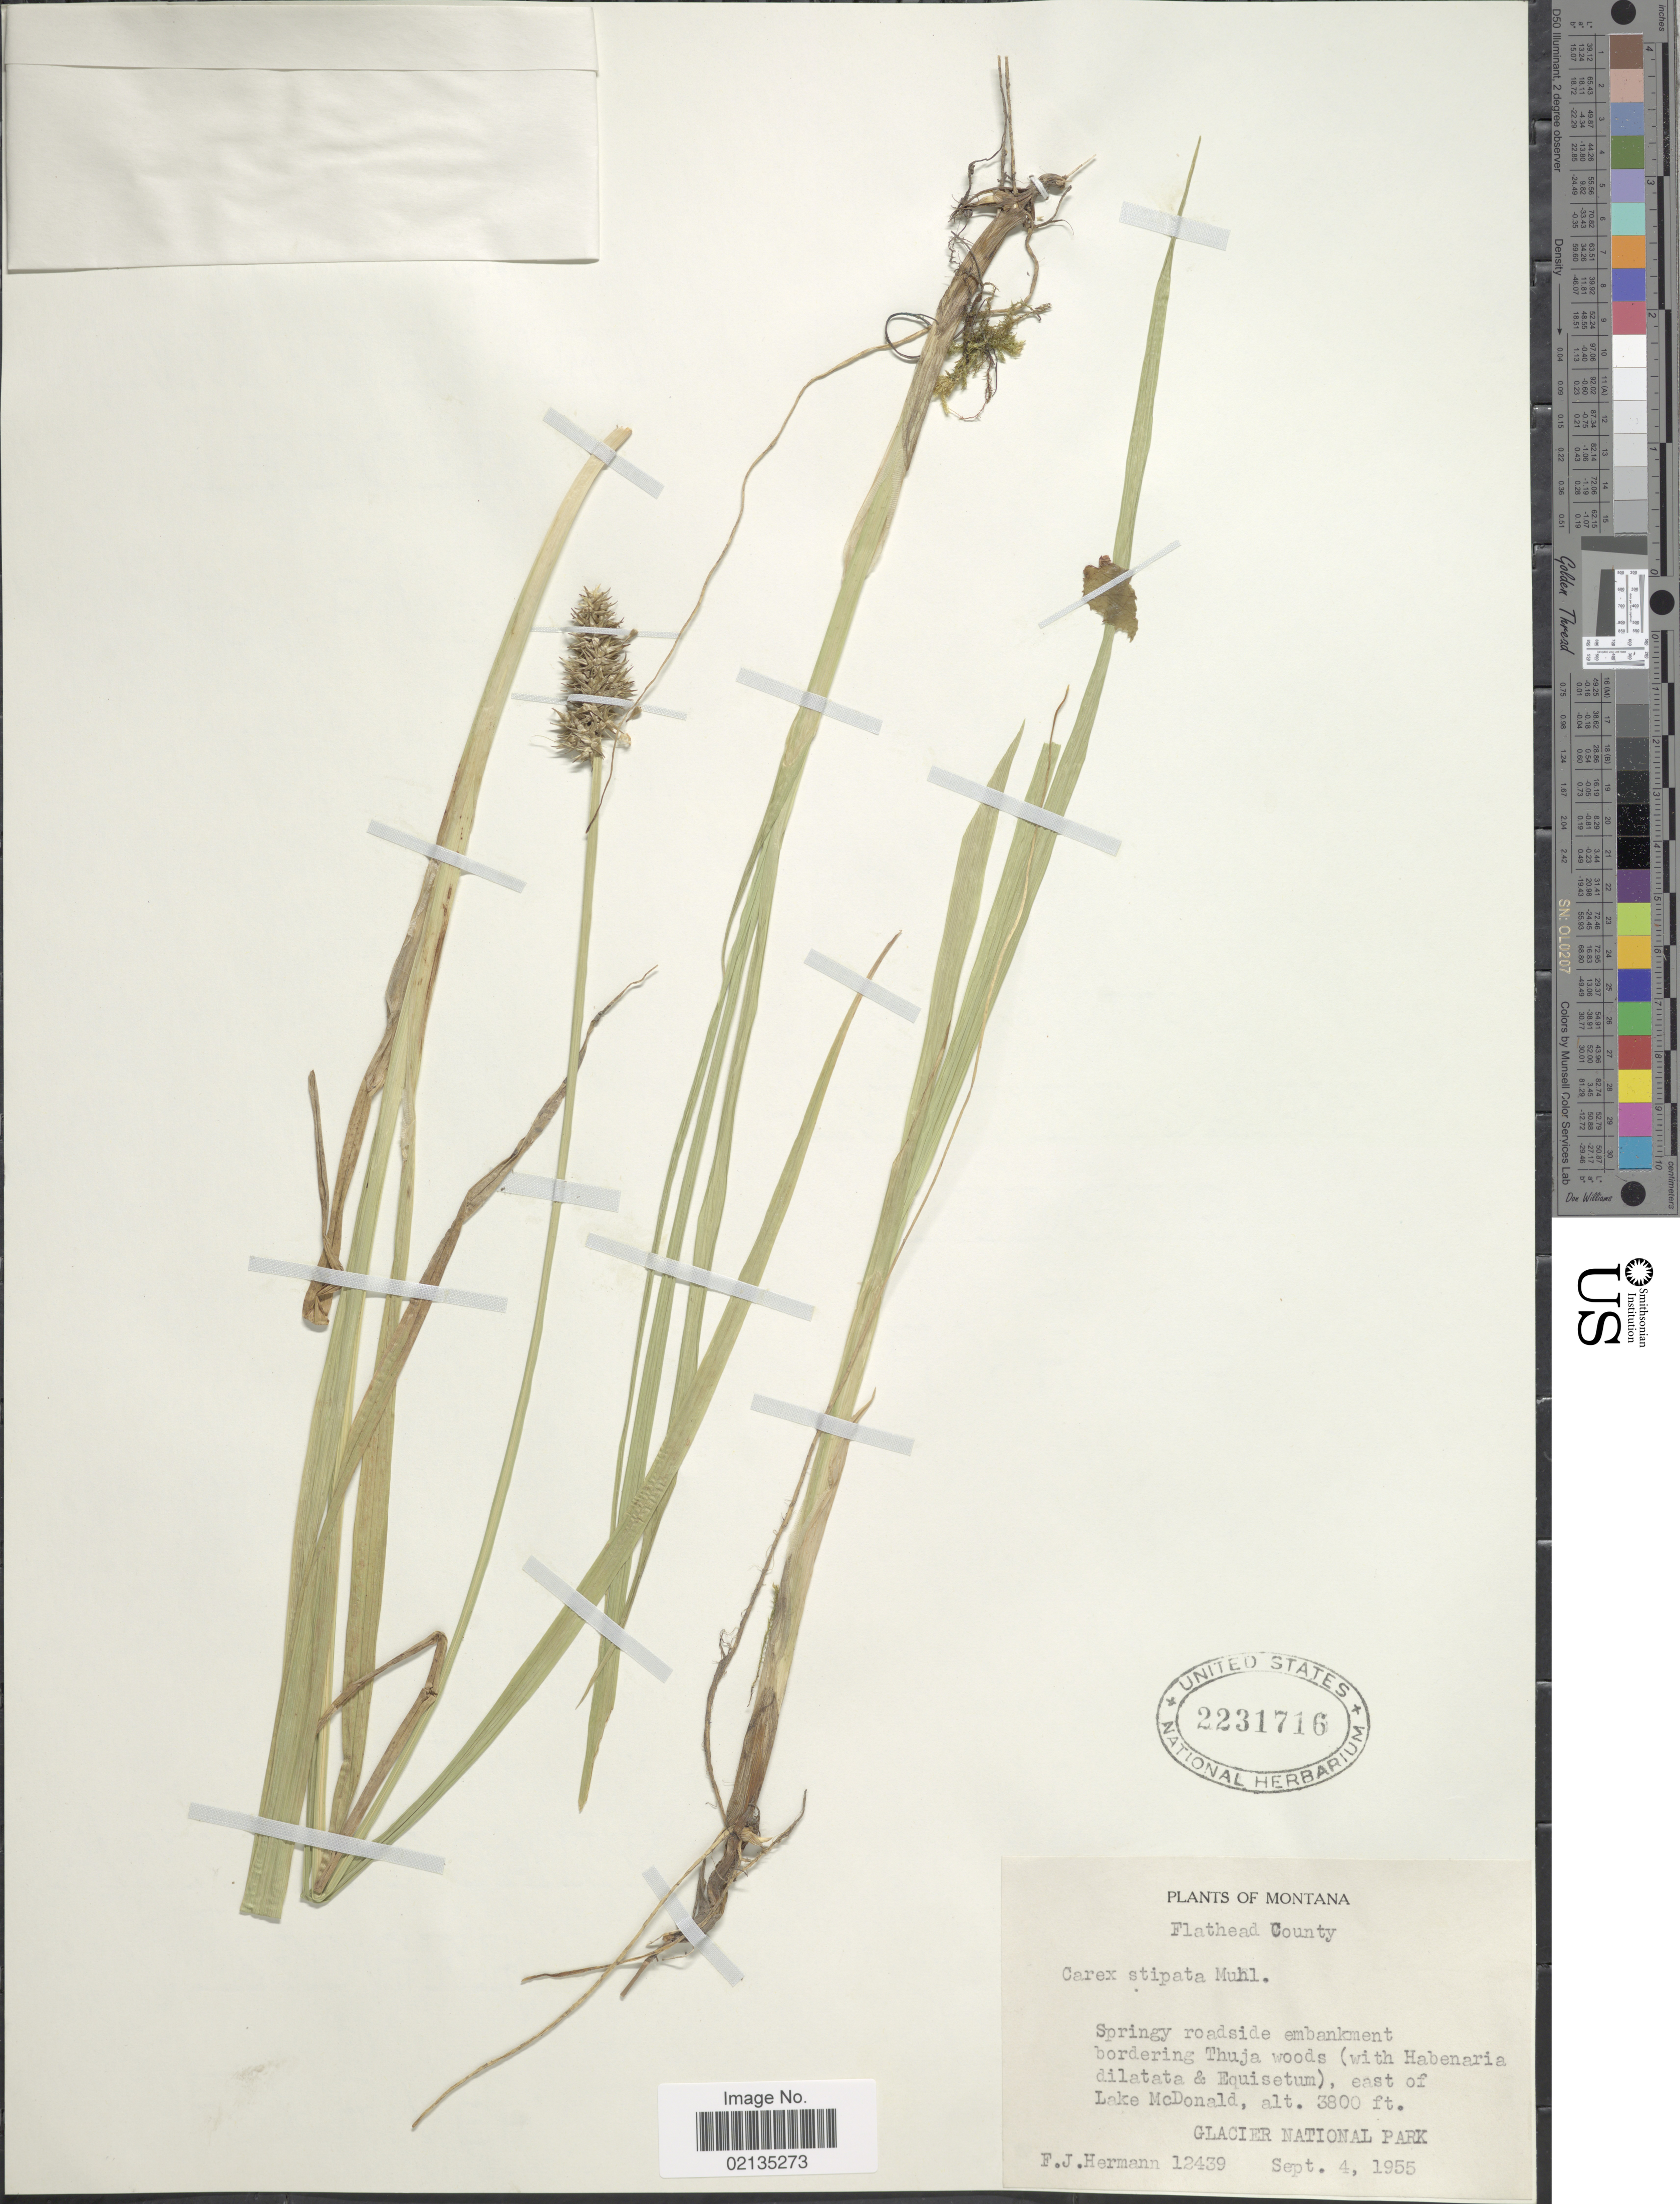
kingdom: Plantae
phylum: Tracheophyta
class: Liliopsida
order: Poales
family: Cyperaceae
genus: Carex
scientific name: Carex stipata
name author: Muhl. ex Willd.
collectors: F. J. Hermann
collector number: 12439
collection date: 1955-09-04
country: United States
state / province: Montana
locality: Montana, Springy roadside embankment bordering Thuja woods, east of Lake McDonald. Glacier National Park.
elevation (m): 1158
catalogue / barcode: US 2231716